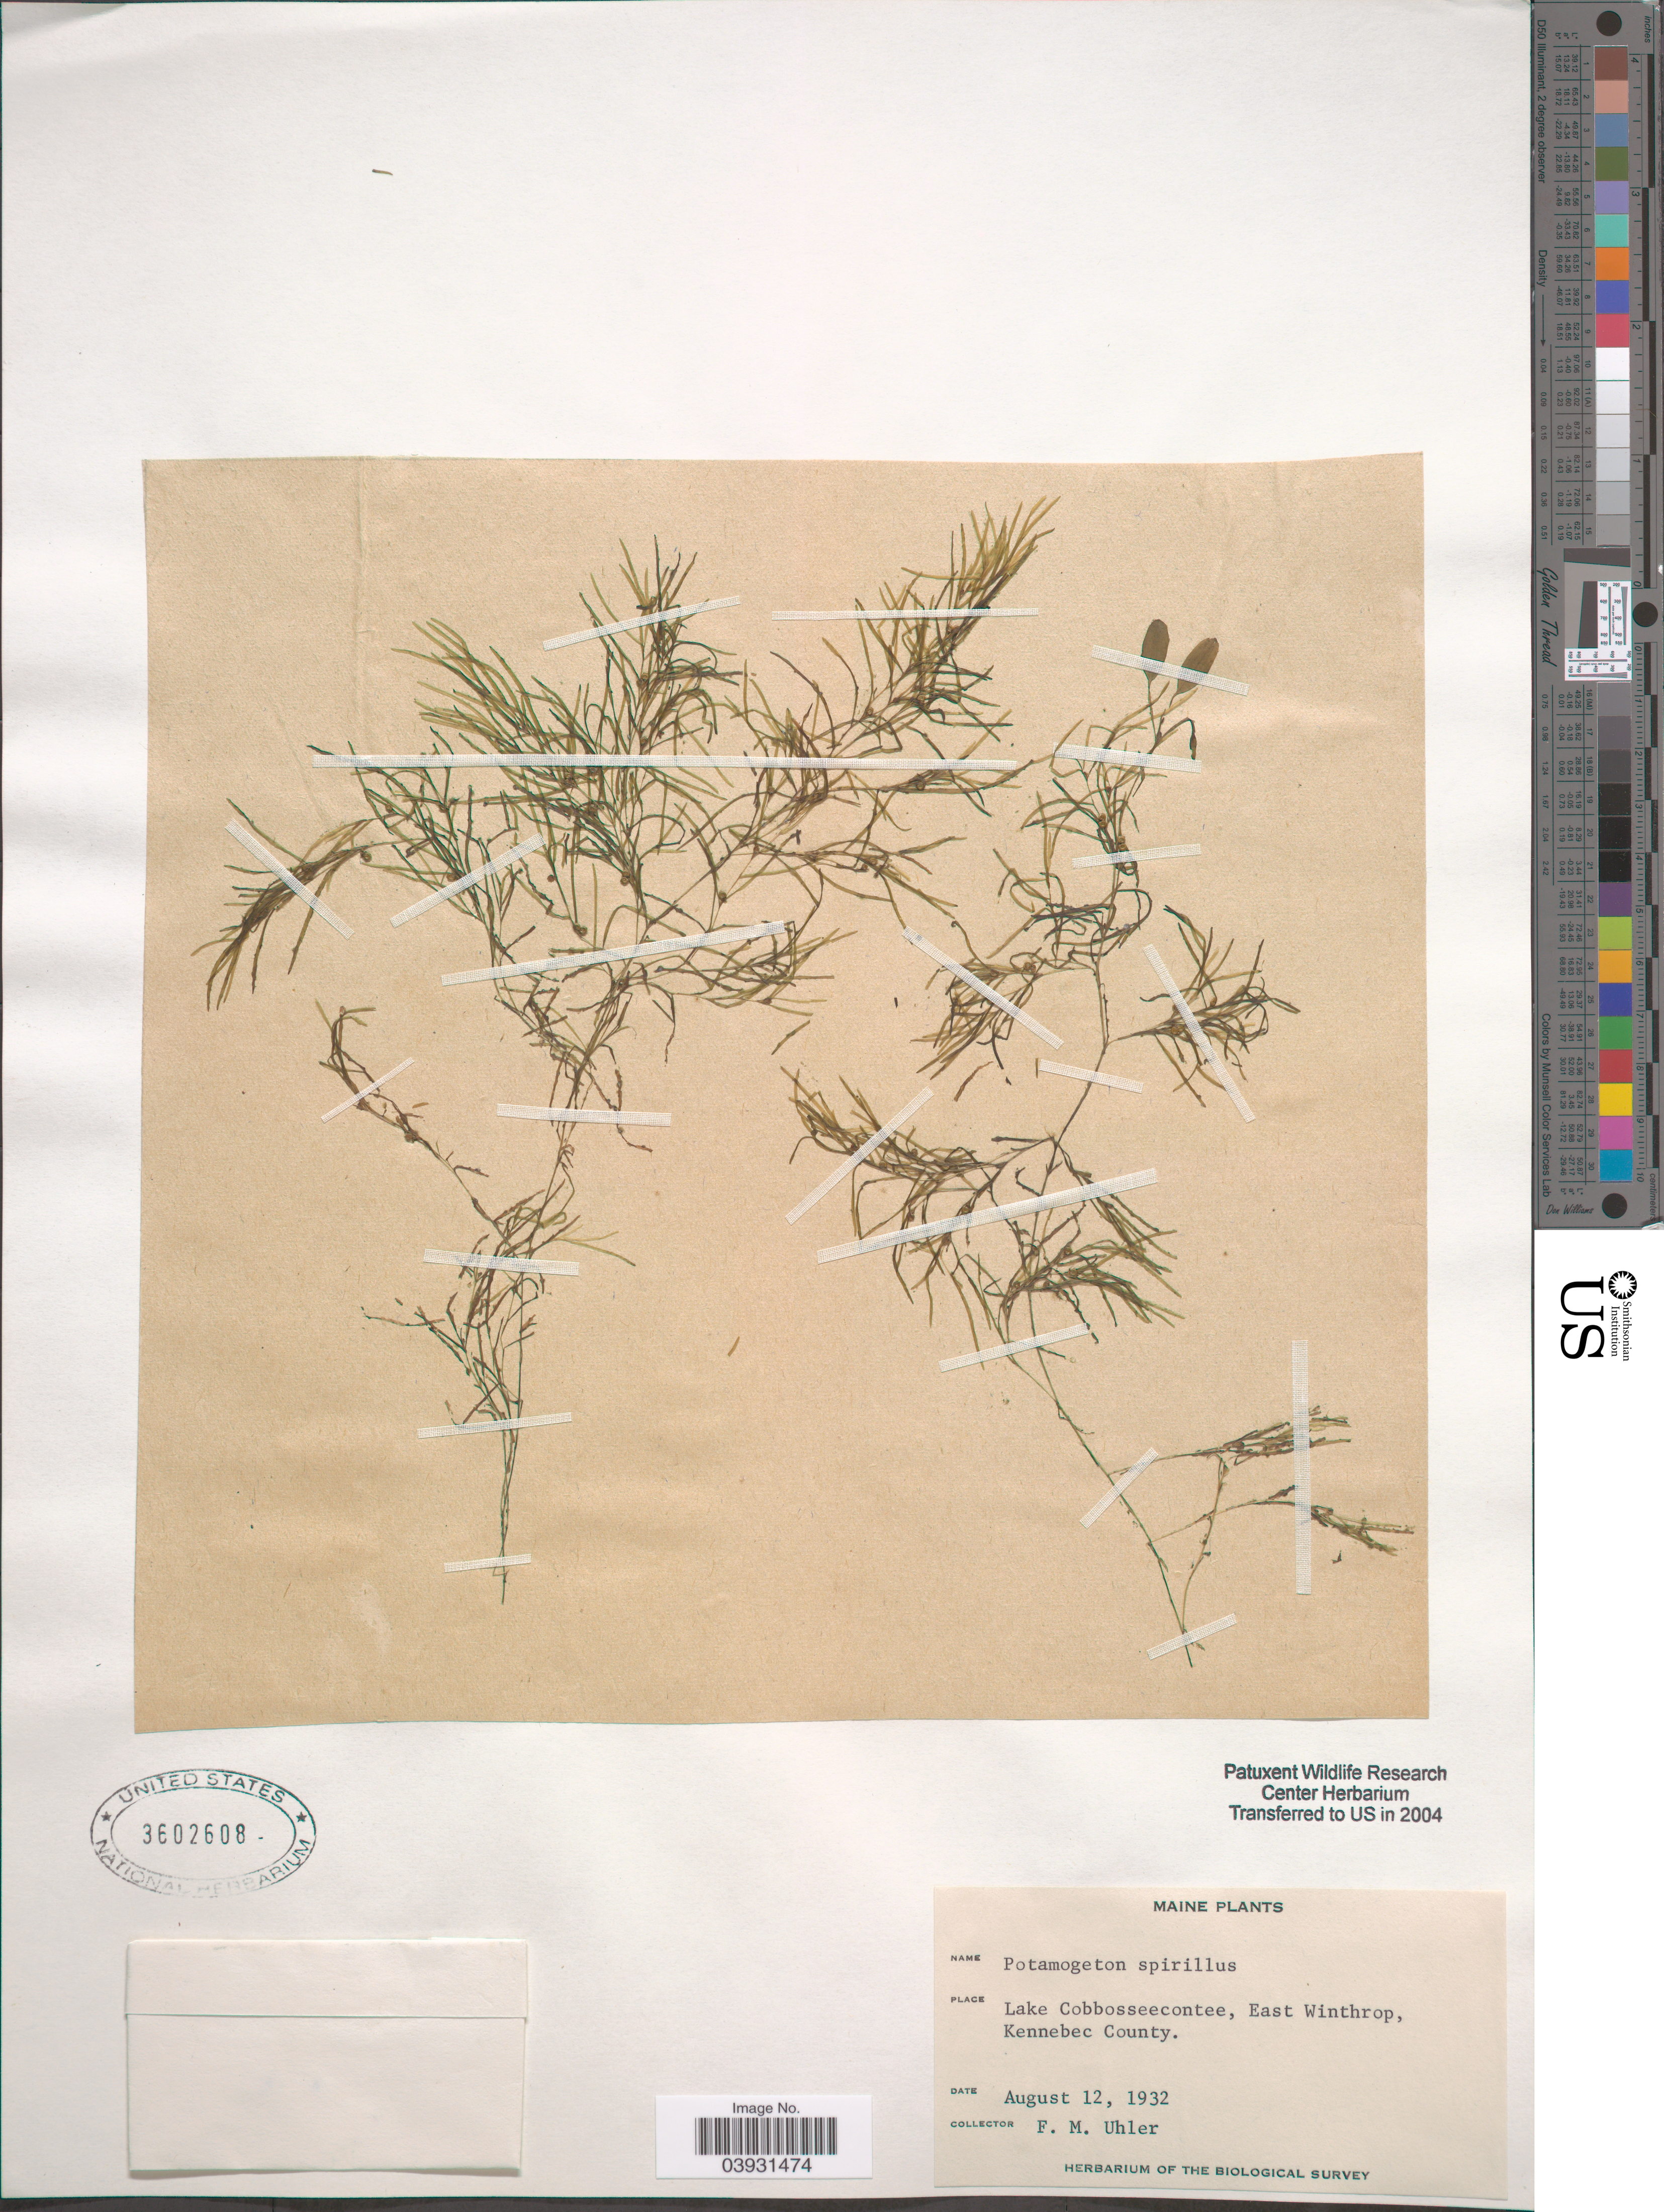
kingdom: Plantae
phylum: Tracheophyta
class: Liliopsida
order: Alismatales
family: Potamogetonaceae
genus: Potamogeton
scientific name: Potamogeton spirillus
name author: Tuck.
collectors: F. M. Uhler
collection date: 1932-08-12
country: United States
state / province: Maine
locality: Lake Cobbosseecontee, East Winthrop, Kennebec County.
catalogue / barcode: US 3602608